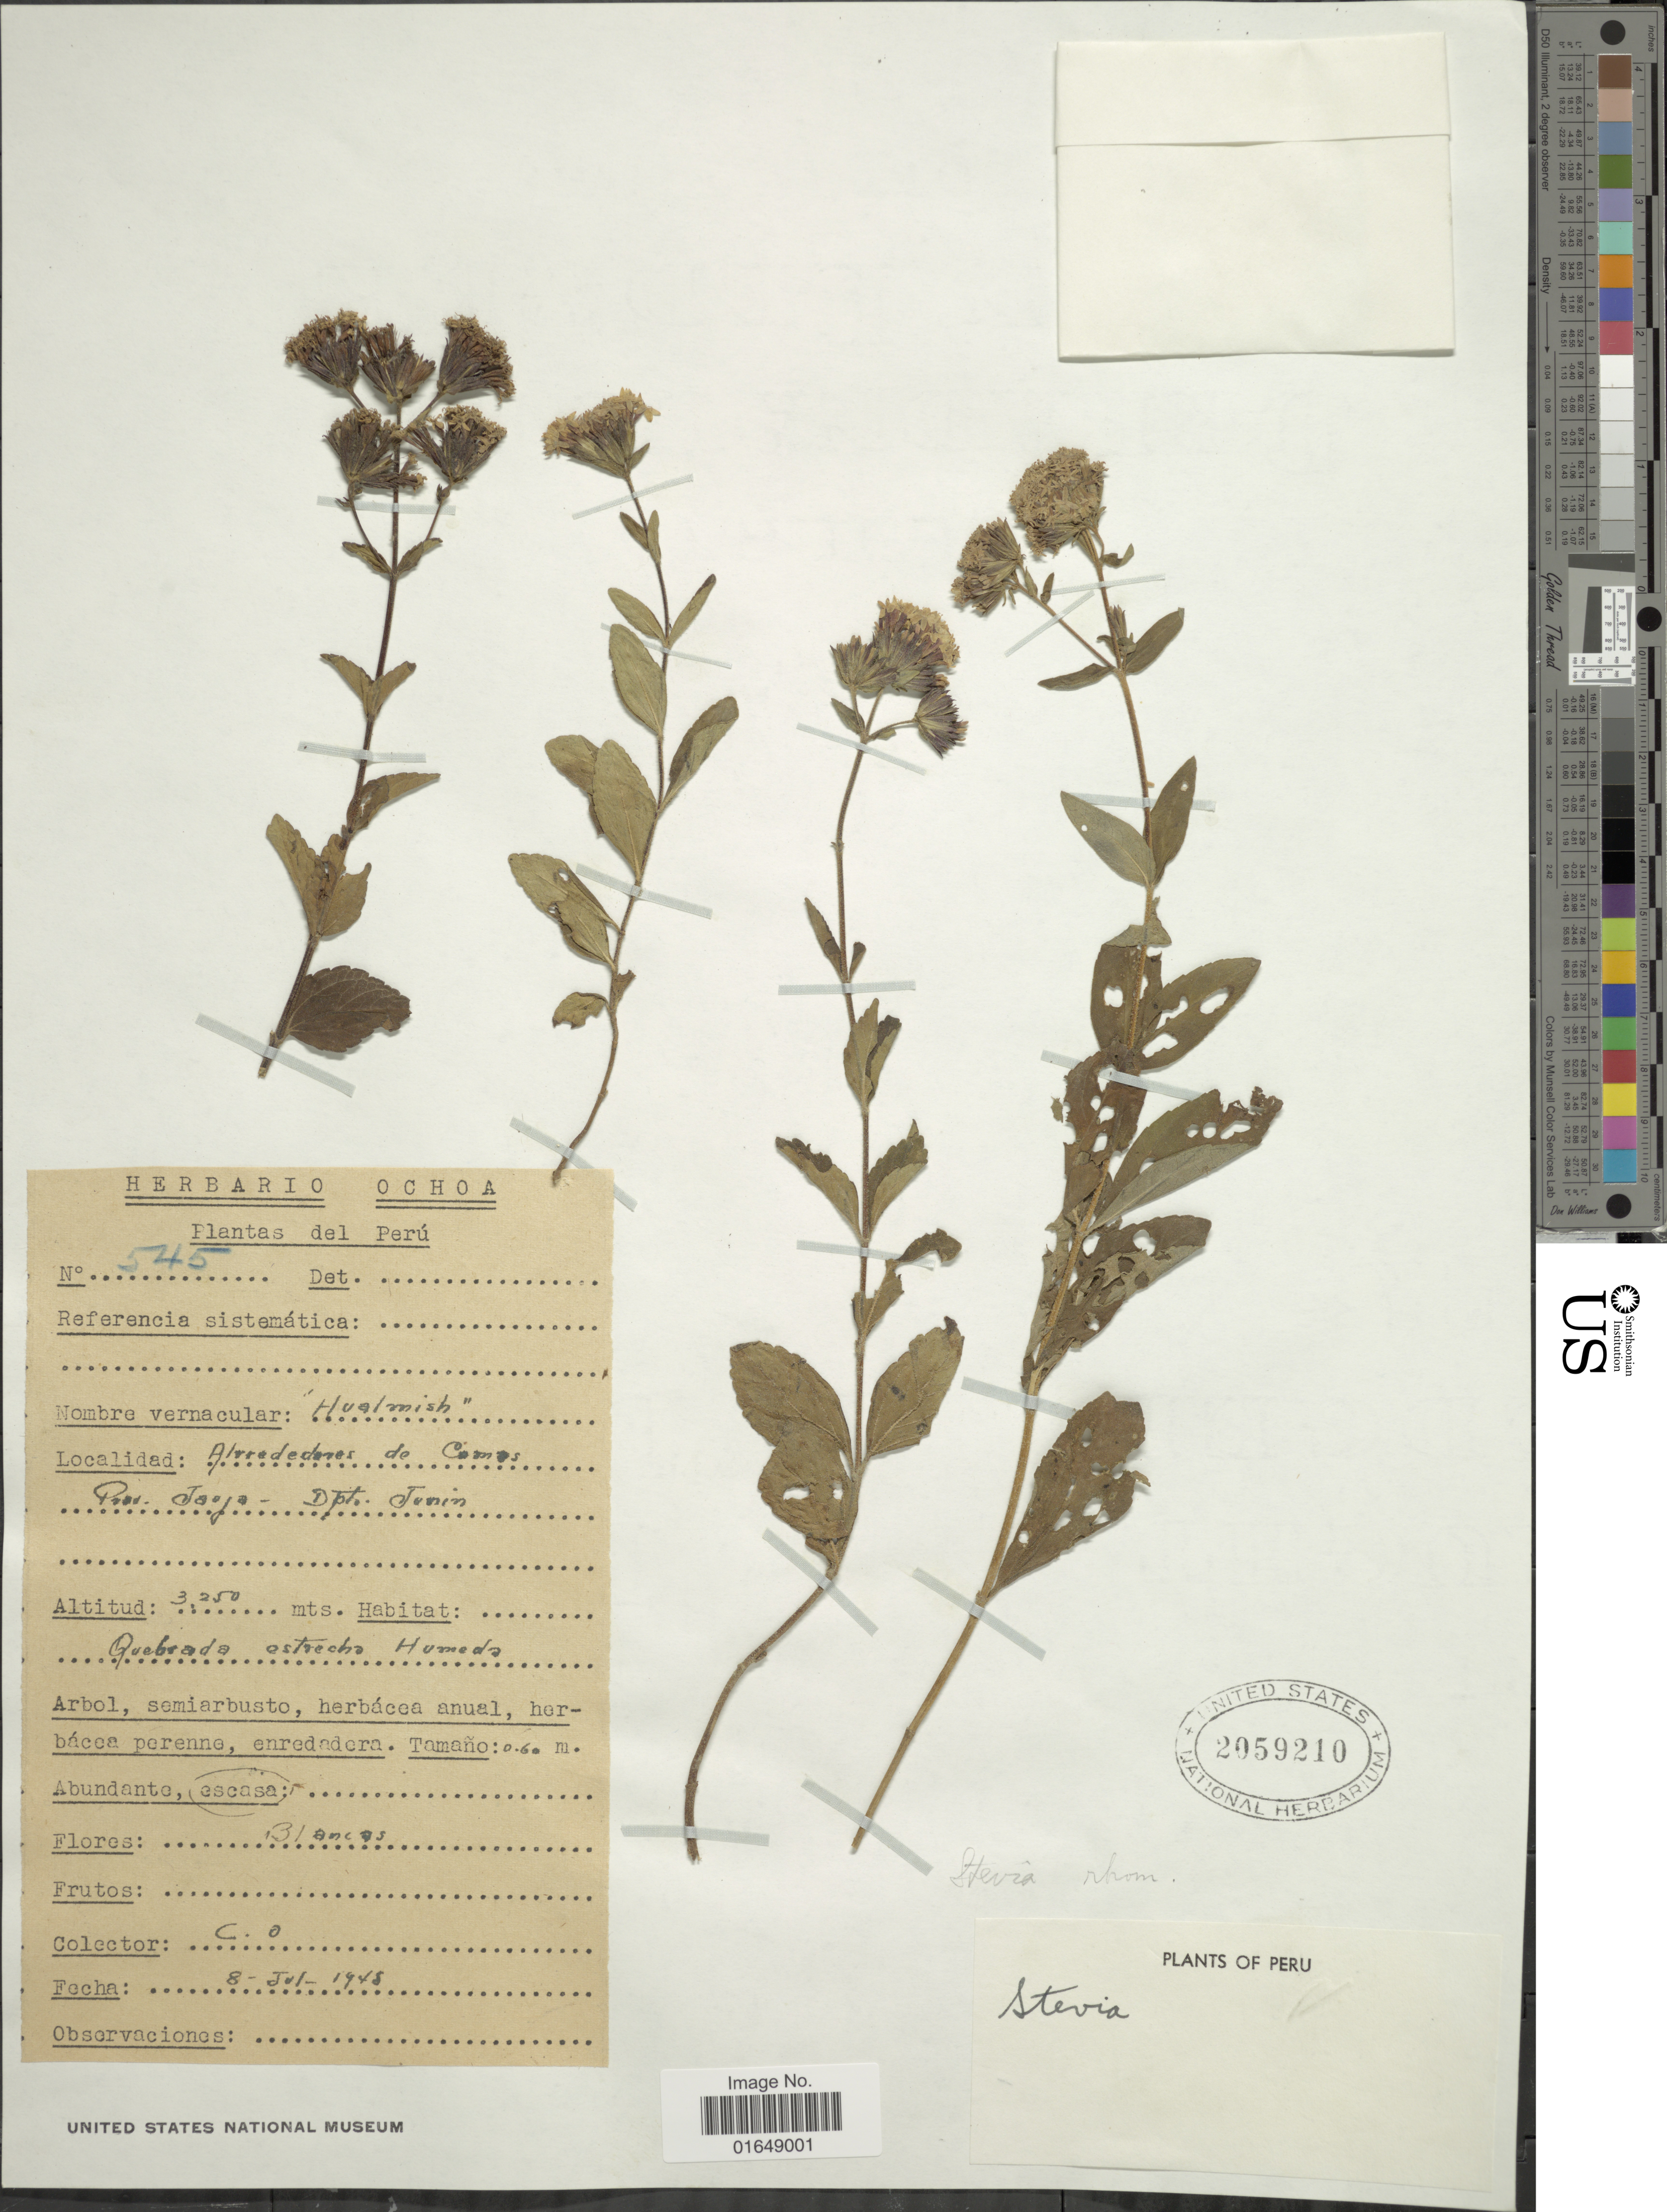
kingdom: Plantae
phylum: Tracheophyta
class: Magnoliopsida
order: Asterales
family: Asteraceae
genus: Stevia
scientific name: Stevia sp.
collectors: C. Ochoa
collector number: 545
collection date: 1943-07-08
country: Peru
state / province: Junín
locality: Alrededores de Comas, Prov. Jauja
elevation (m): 3250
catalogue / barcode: US 2059210